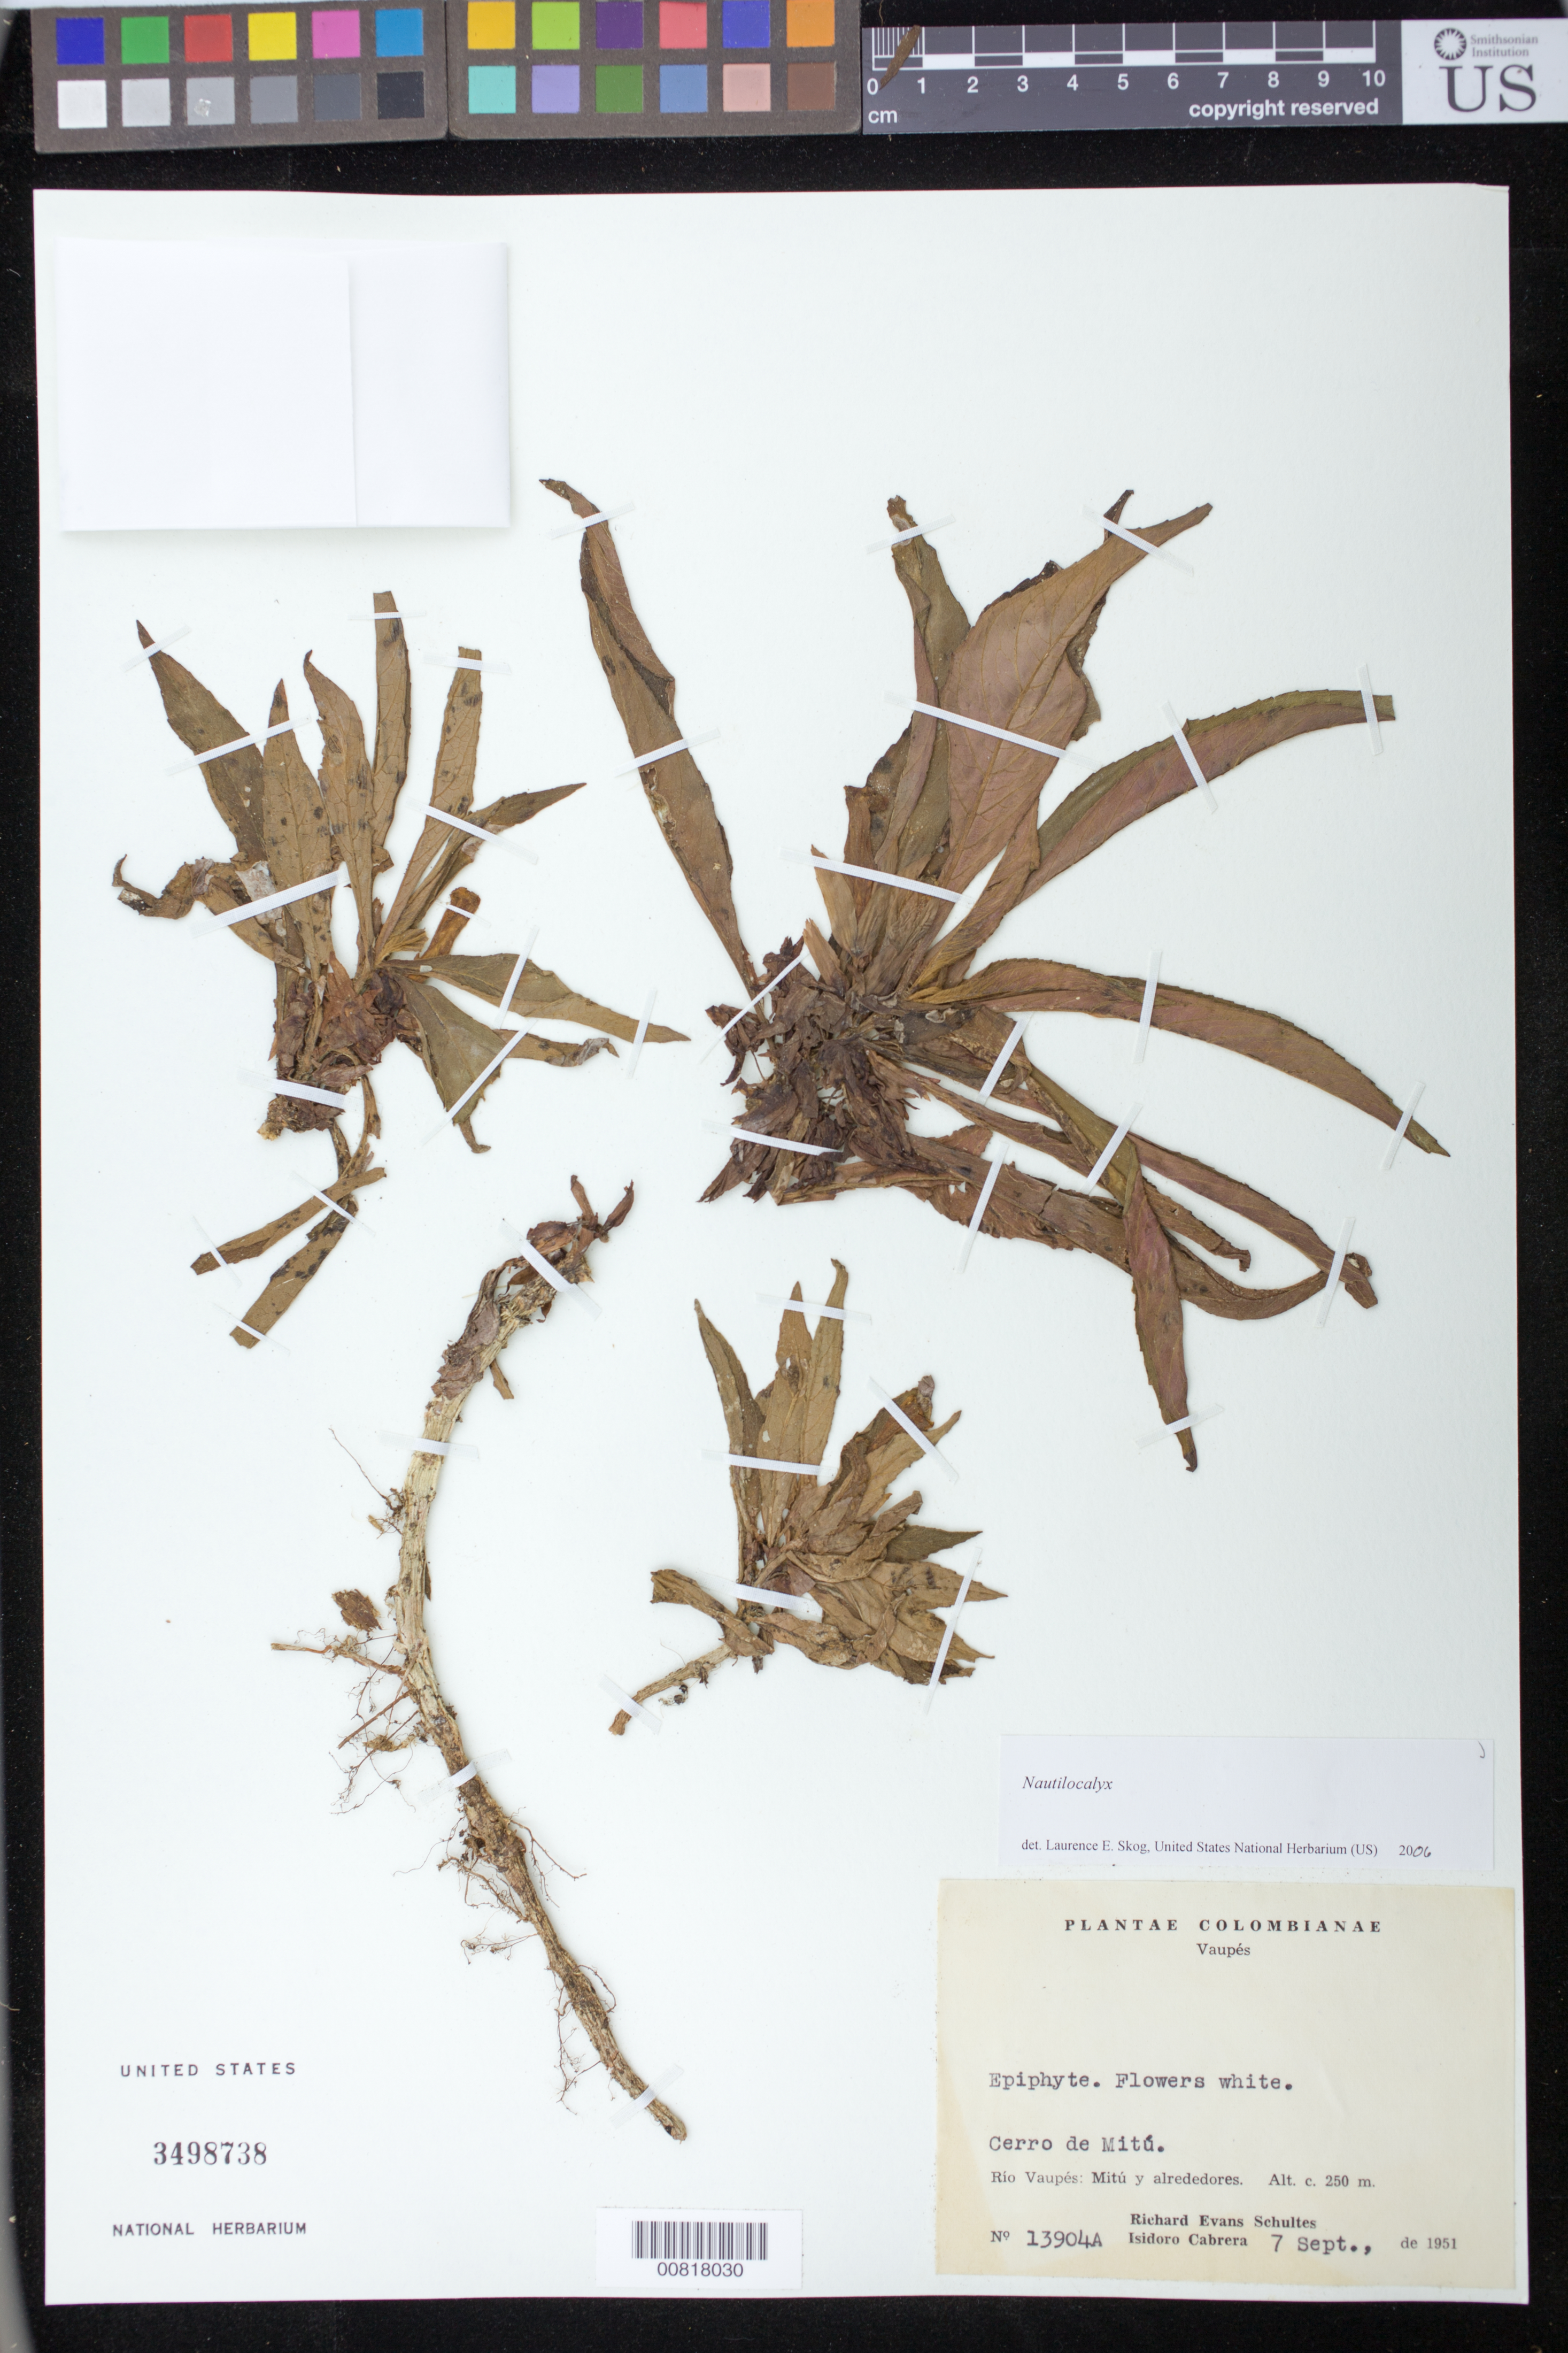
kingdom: Plantae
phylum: Tracheophyta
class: Magnoliopsida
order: Lamiales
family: Gesneriaceae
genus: Nautilocalyx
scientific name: Nautilocalyx sp.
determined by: Skog, Laurence E.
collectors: R. E. Schultes & I. Cabrera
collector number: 13904 A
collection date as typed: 07 Sep 1951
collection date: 1951-09-07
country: Colombia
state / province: Vaupés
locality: Rio Vaupés: Mitú y alrededores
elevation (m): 250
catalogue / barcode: US 3498738